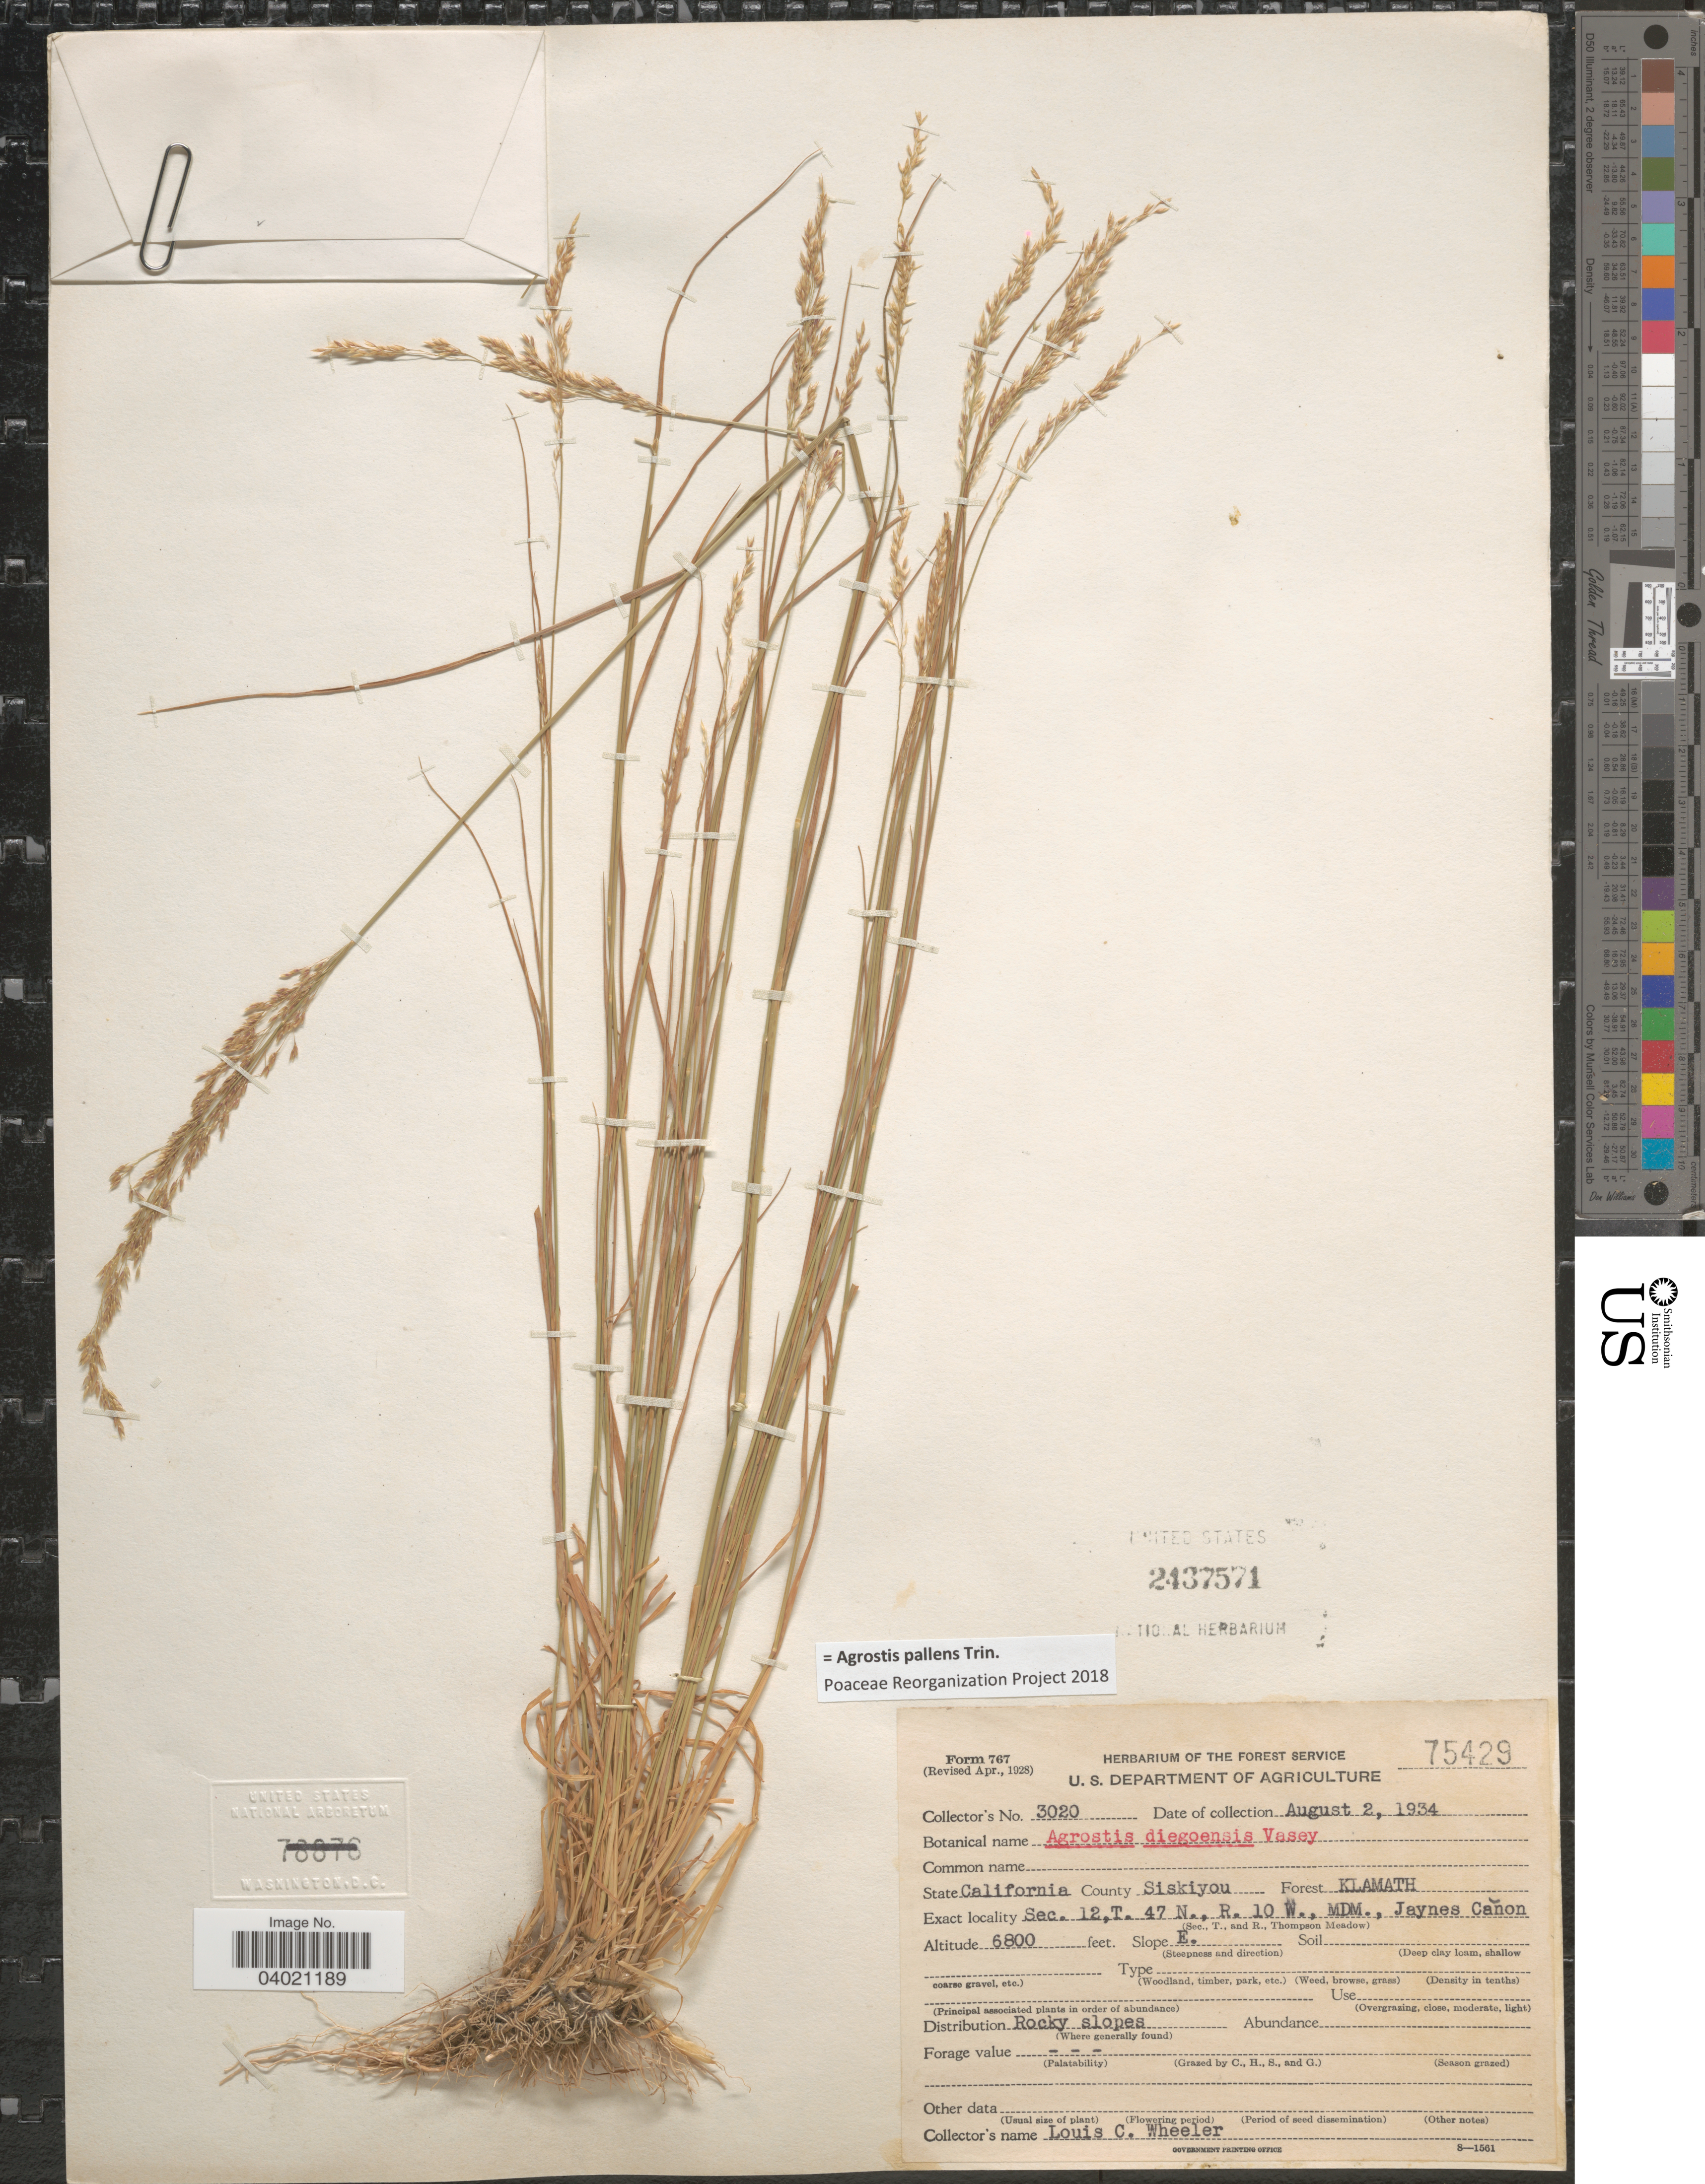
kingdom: Plantae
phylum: Tracheophyta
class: Liliopsida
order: Poales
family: Poaceae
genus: Agrostis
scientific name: Agrostis pallens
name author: Trin.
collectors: L. C. Wheeler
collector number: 3020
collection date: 1934-08-02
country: United States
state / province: California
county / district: Siskiyou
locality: County Siskiyou. Forest Klamath. Sec. 12,T. 47 N., R. 10 W., MDM., Jaynes Cañon. Slope E.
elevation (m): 2073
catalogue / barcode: US 2437571